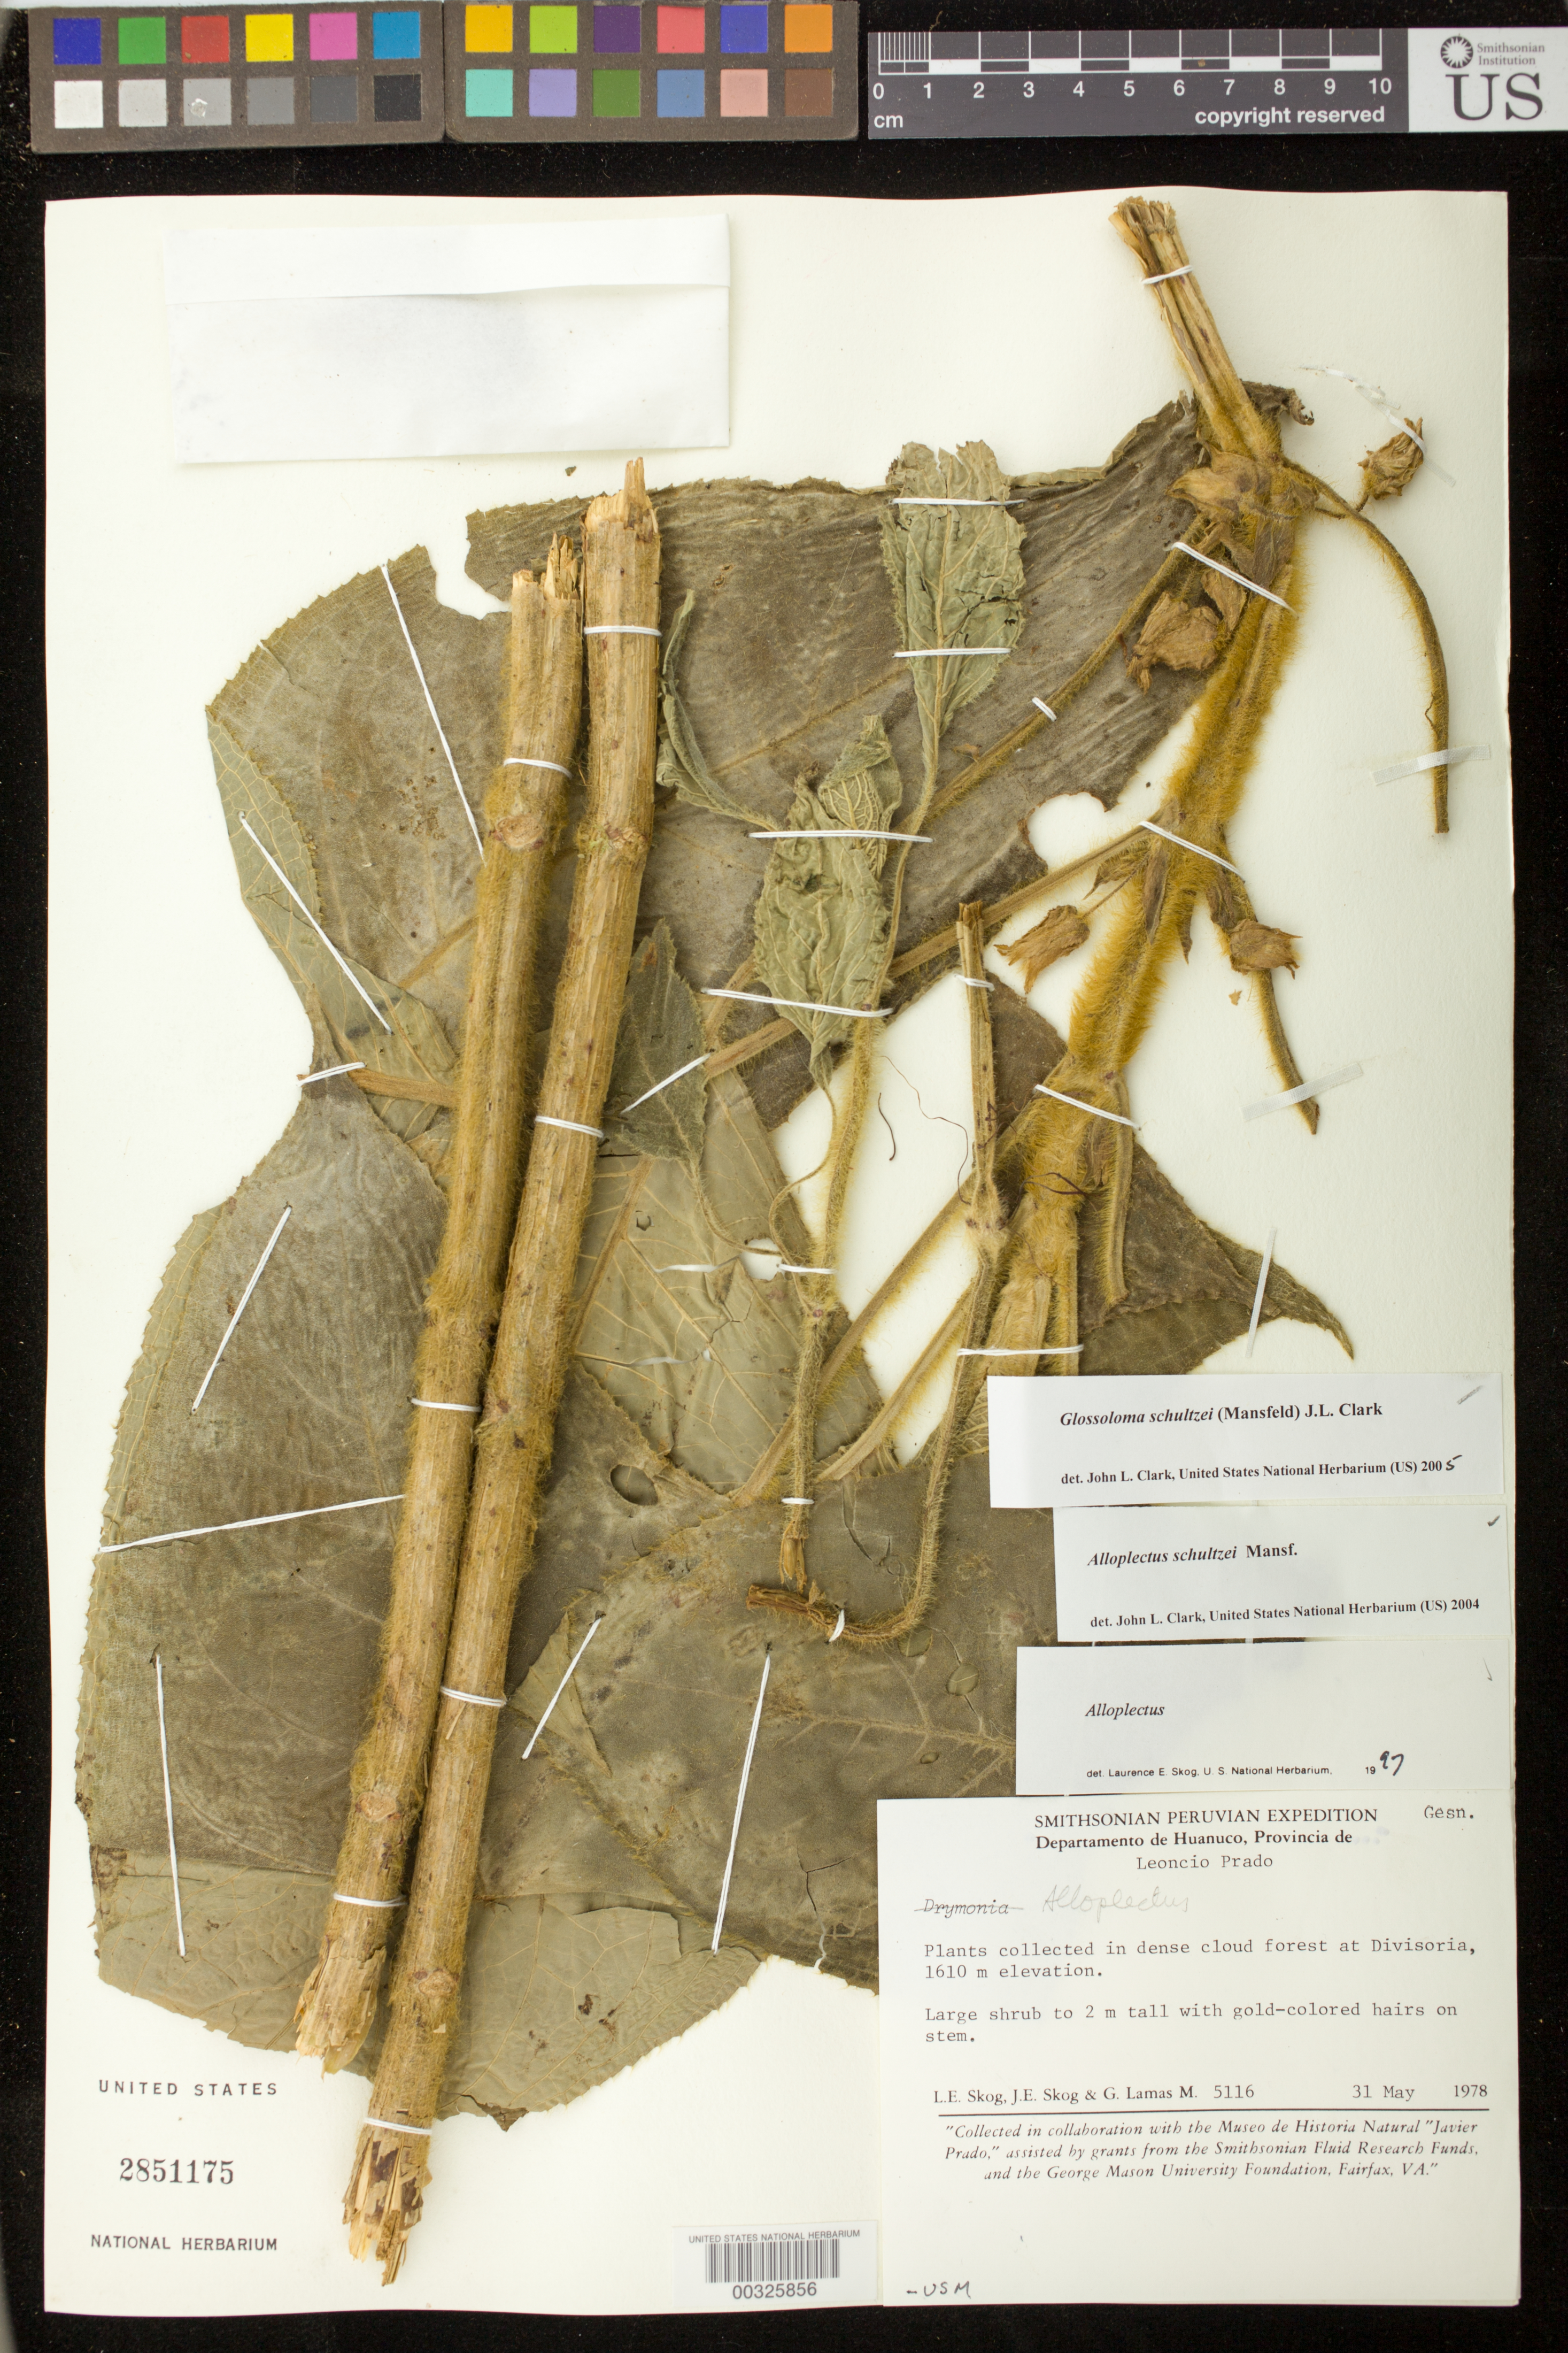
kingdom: Plantae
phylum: Tracheophyta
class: Magnoliopsida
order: Lamiales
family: Gesneriaceae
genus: Glossoloma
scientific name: Glossoloma schultzei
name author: (Mansf.) J.L. Clark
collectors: L. E. Skog, J. E. Skog & G. Lamas M.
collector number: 5116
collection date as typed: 31 May 1978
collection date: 1978-05-31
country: Peru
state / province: Huánuco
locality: Prov. Leoncio Prado; at Divisoria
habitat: In dense cloud forest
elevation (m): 1610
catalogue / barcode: US 2851175